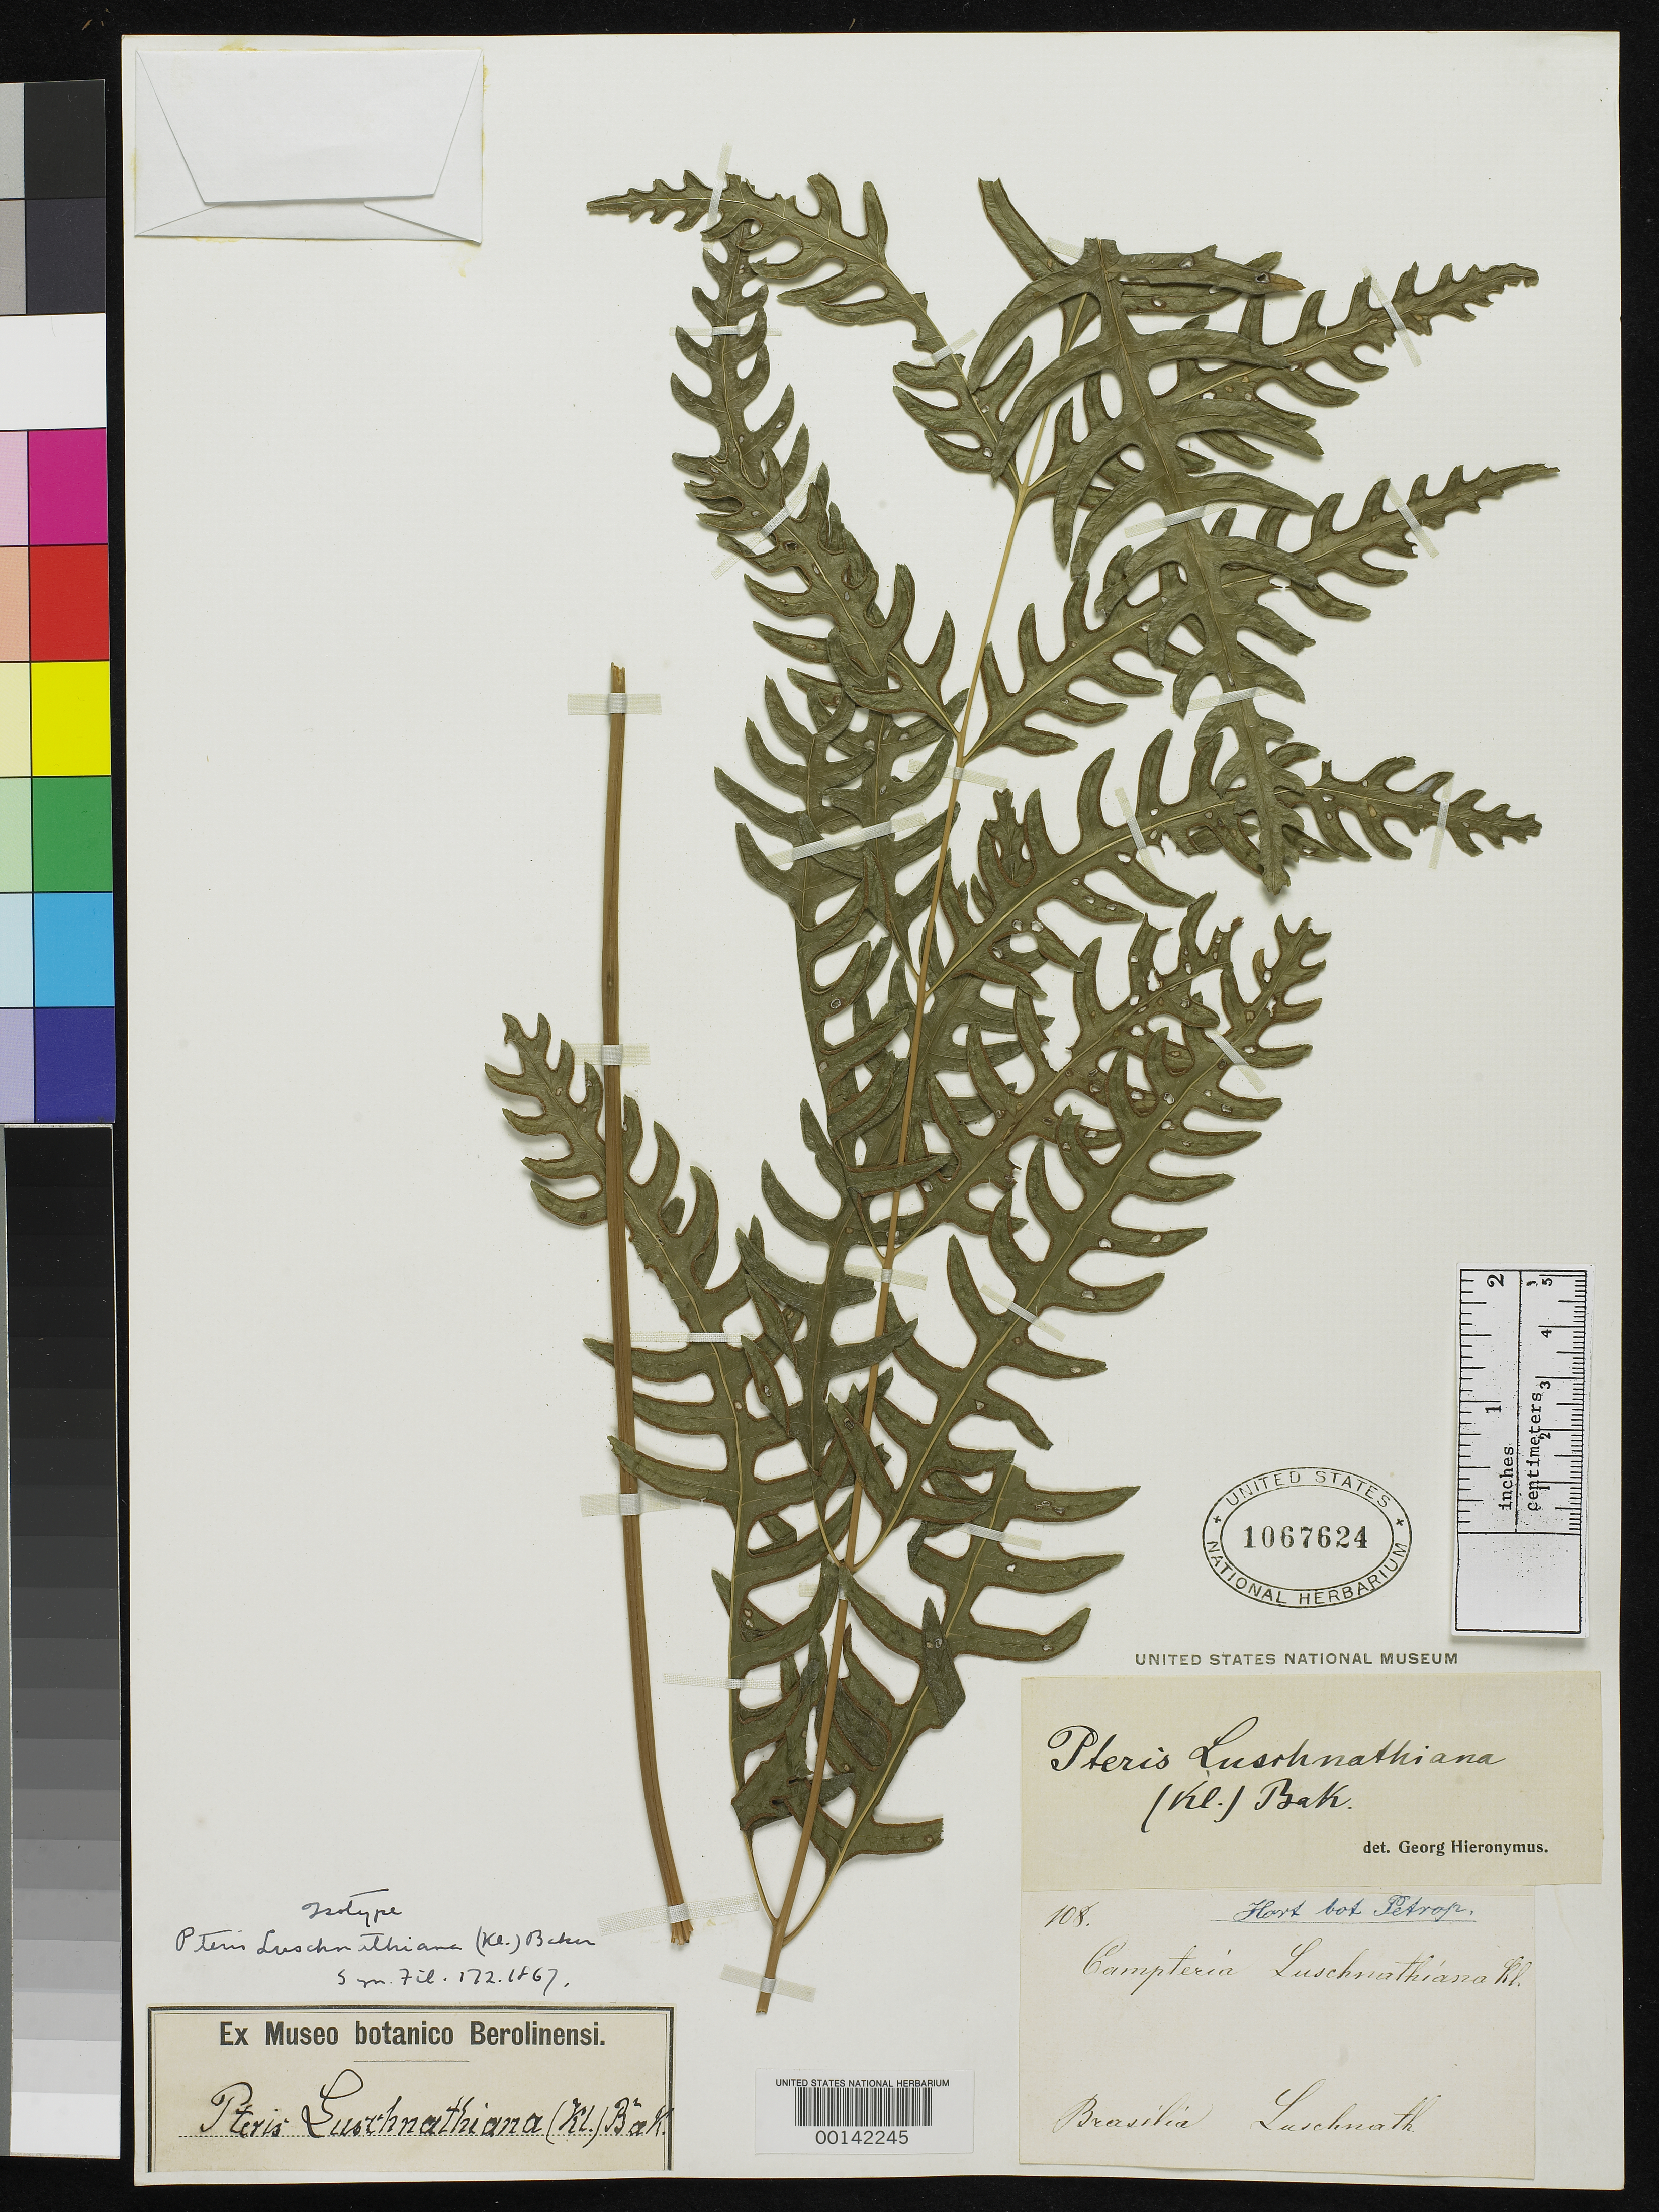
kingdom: Plantae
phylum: Tracheophyta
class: Polypodiopsida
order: Polypodiales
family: Pteridaceae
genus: Pteris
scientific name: Pteris luschnathiana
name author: Baker in Hook. & Baker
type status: Type Collection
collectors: B. Luschnath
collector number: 108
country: Brazil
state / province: Minas Gerais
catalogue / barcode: US 1067624